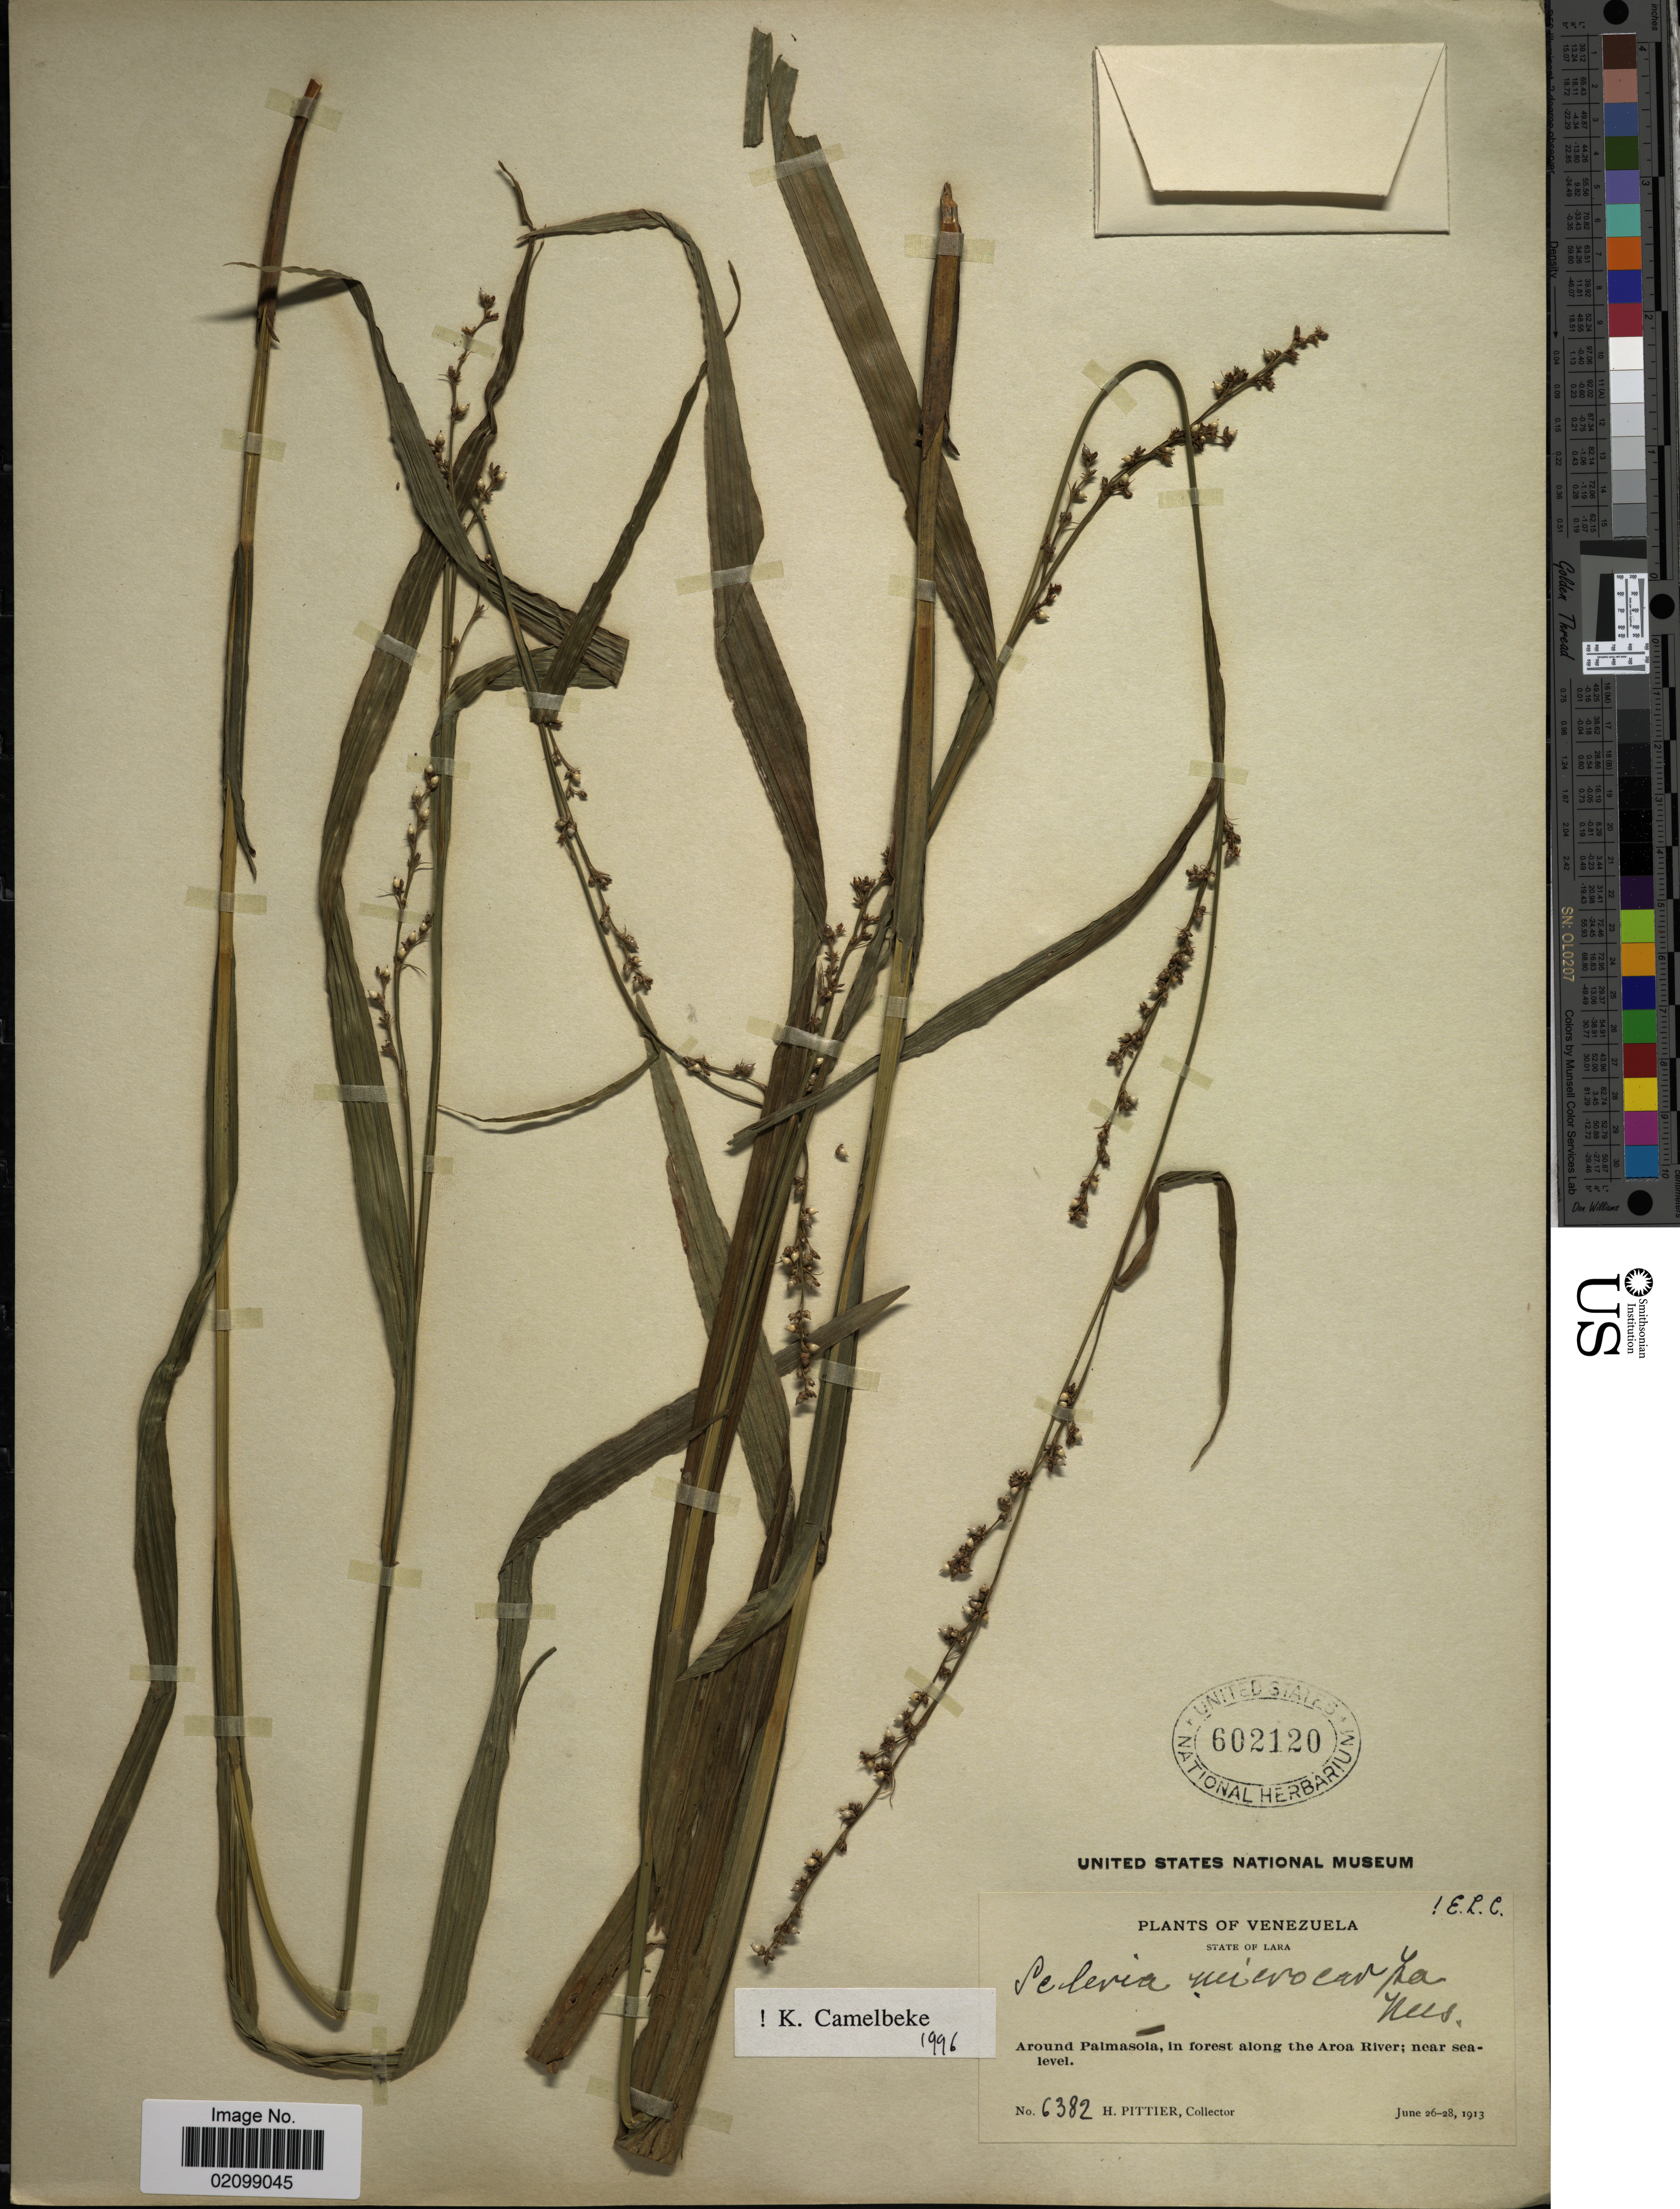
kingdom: Plantae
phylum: Tracheophyta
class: Liliopsida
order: Poales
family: Cyperaceae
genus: Scleria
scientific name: Scleria microcarpa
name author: Nees ex Kunth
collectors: H. F. Pittier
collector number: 6382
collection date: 1913-06-26/1913-06-28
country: Venezuela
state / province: Lara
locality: Around Palmasoia, in forest along the Aroa River.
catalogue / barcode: US 602120